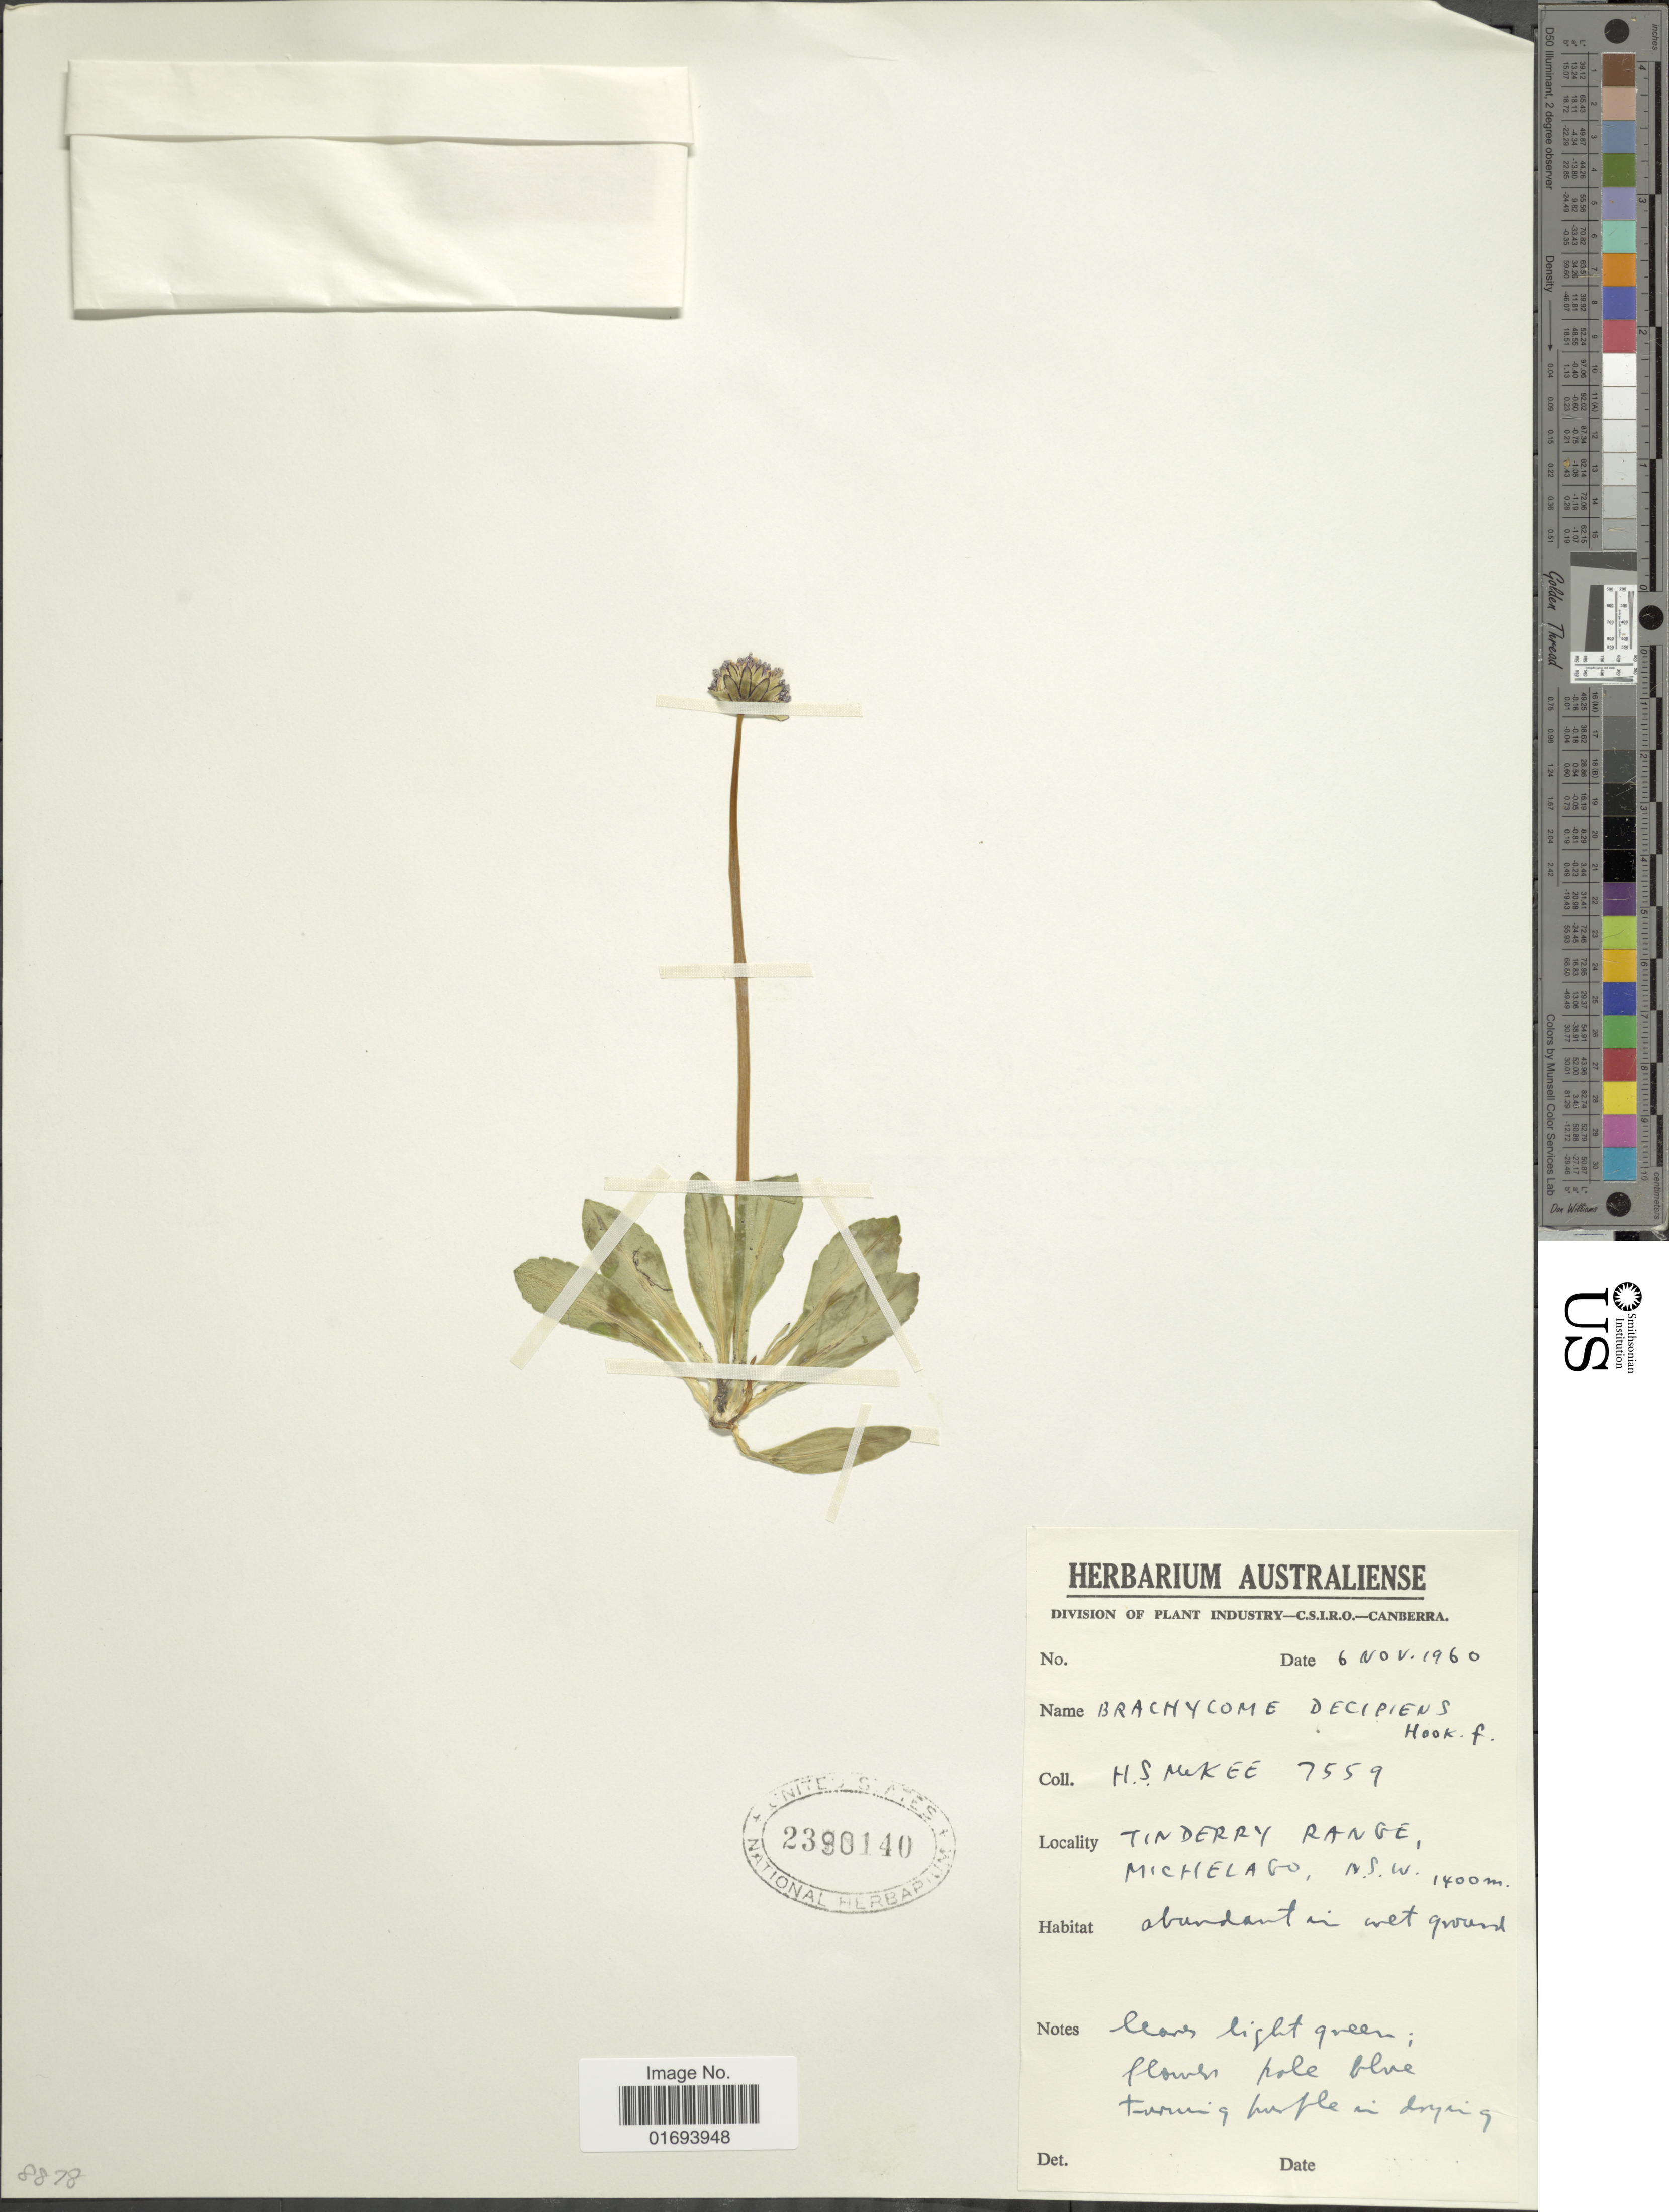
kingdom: Plantae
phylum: Tracheophyta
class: Magnoliopsida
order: Asterales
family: Asteraceae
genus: Brachyscome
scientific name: Brachyscome decipiens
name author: Hook. f.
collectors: H. S. McKee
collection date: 1960-11-06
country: Australia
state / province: New South Wales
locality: Tin Derry Range, Michelago. N. S. W.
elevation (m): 1400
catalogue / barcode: US 2390140